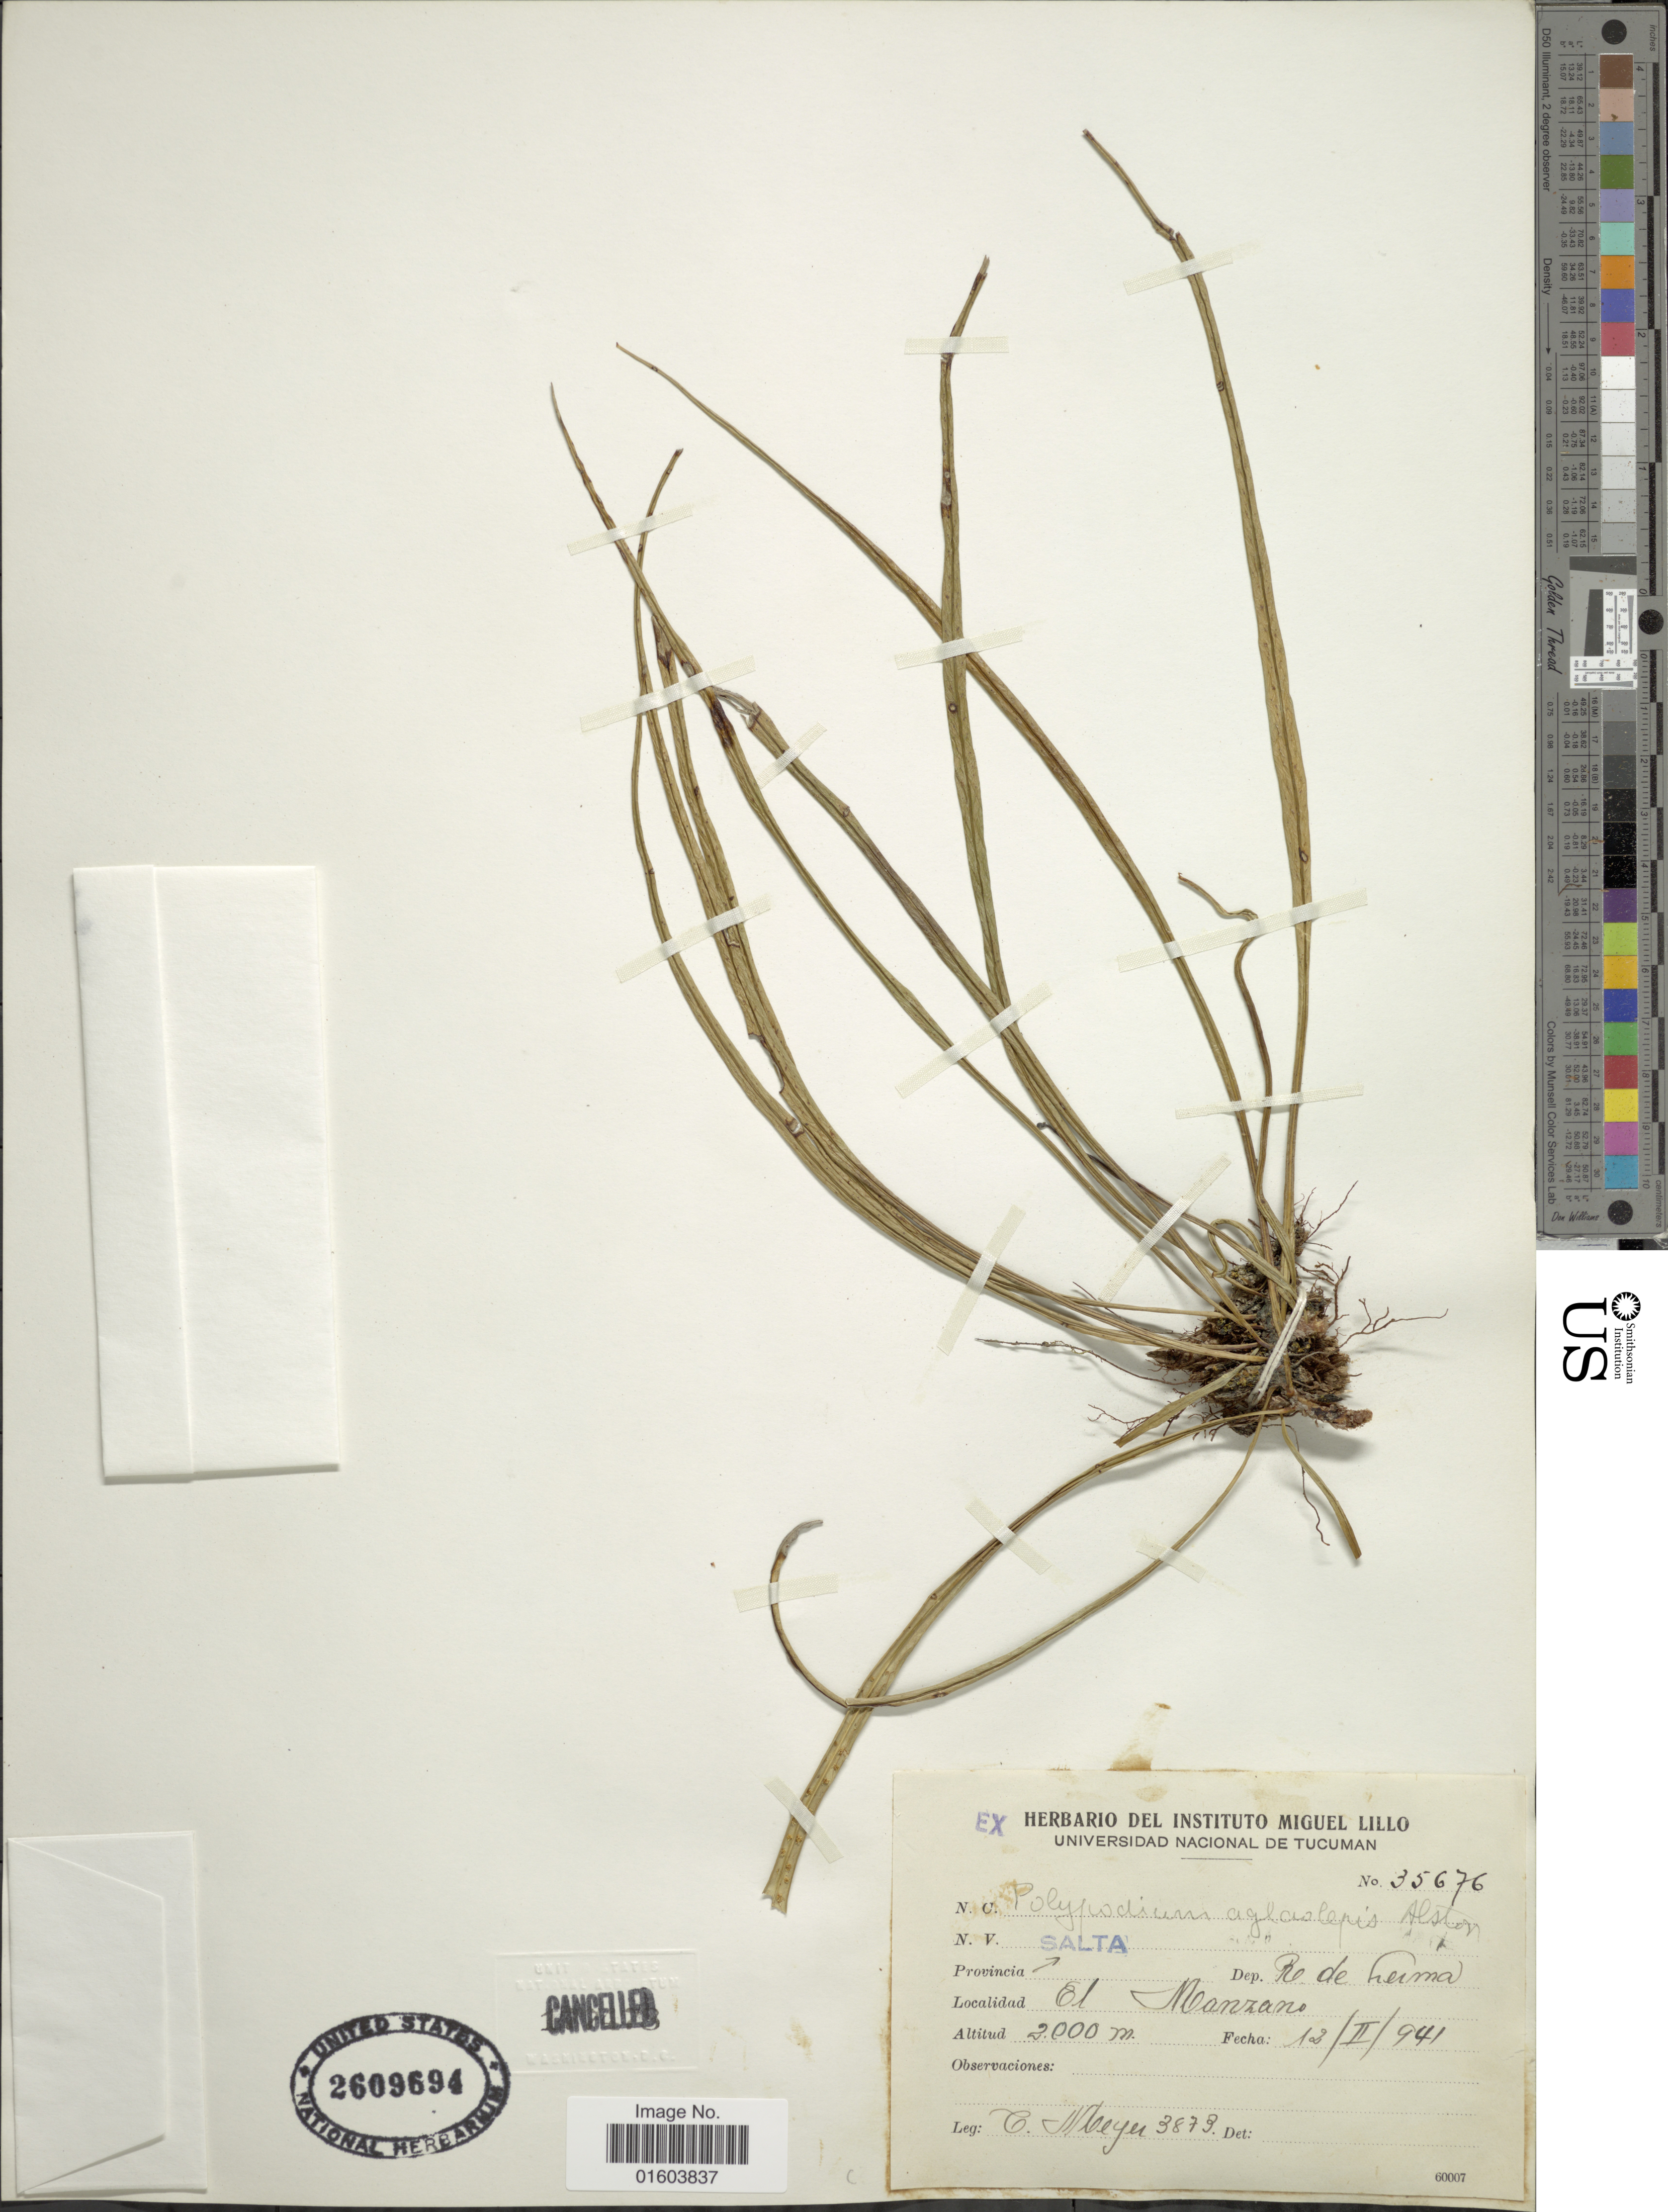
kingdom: Plantae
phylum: Tracheophyta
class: Polypodiopsida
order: Polypodiales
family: Polypodiaceae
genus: Campyloneurum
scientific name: Campyloneurum aglaolepis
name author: (Alston) Sota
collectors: C. Meyer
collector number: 35676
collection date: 1941-02-12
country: Argentina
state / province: Salta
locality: R. de Lerma, El Manzano.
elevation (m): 2000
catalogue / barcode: US 2609694